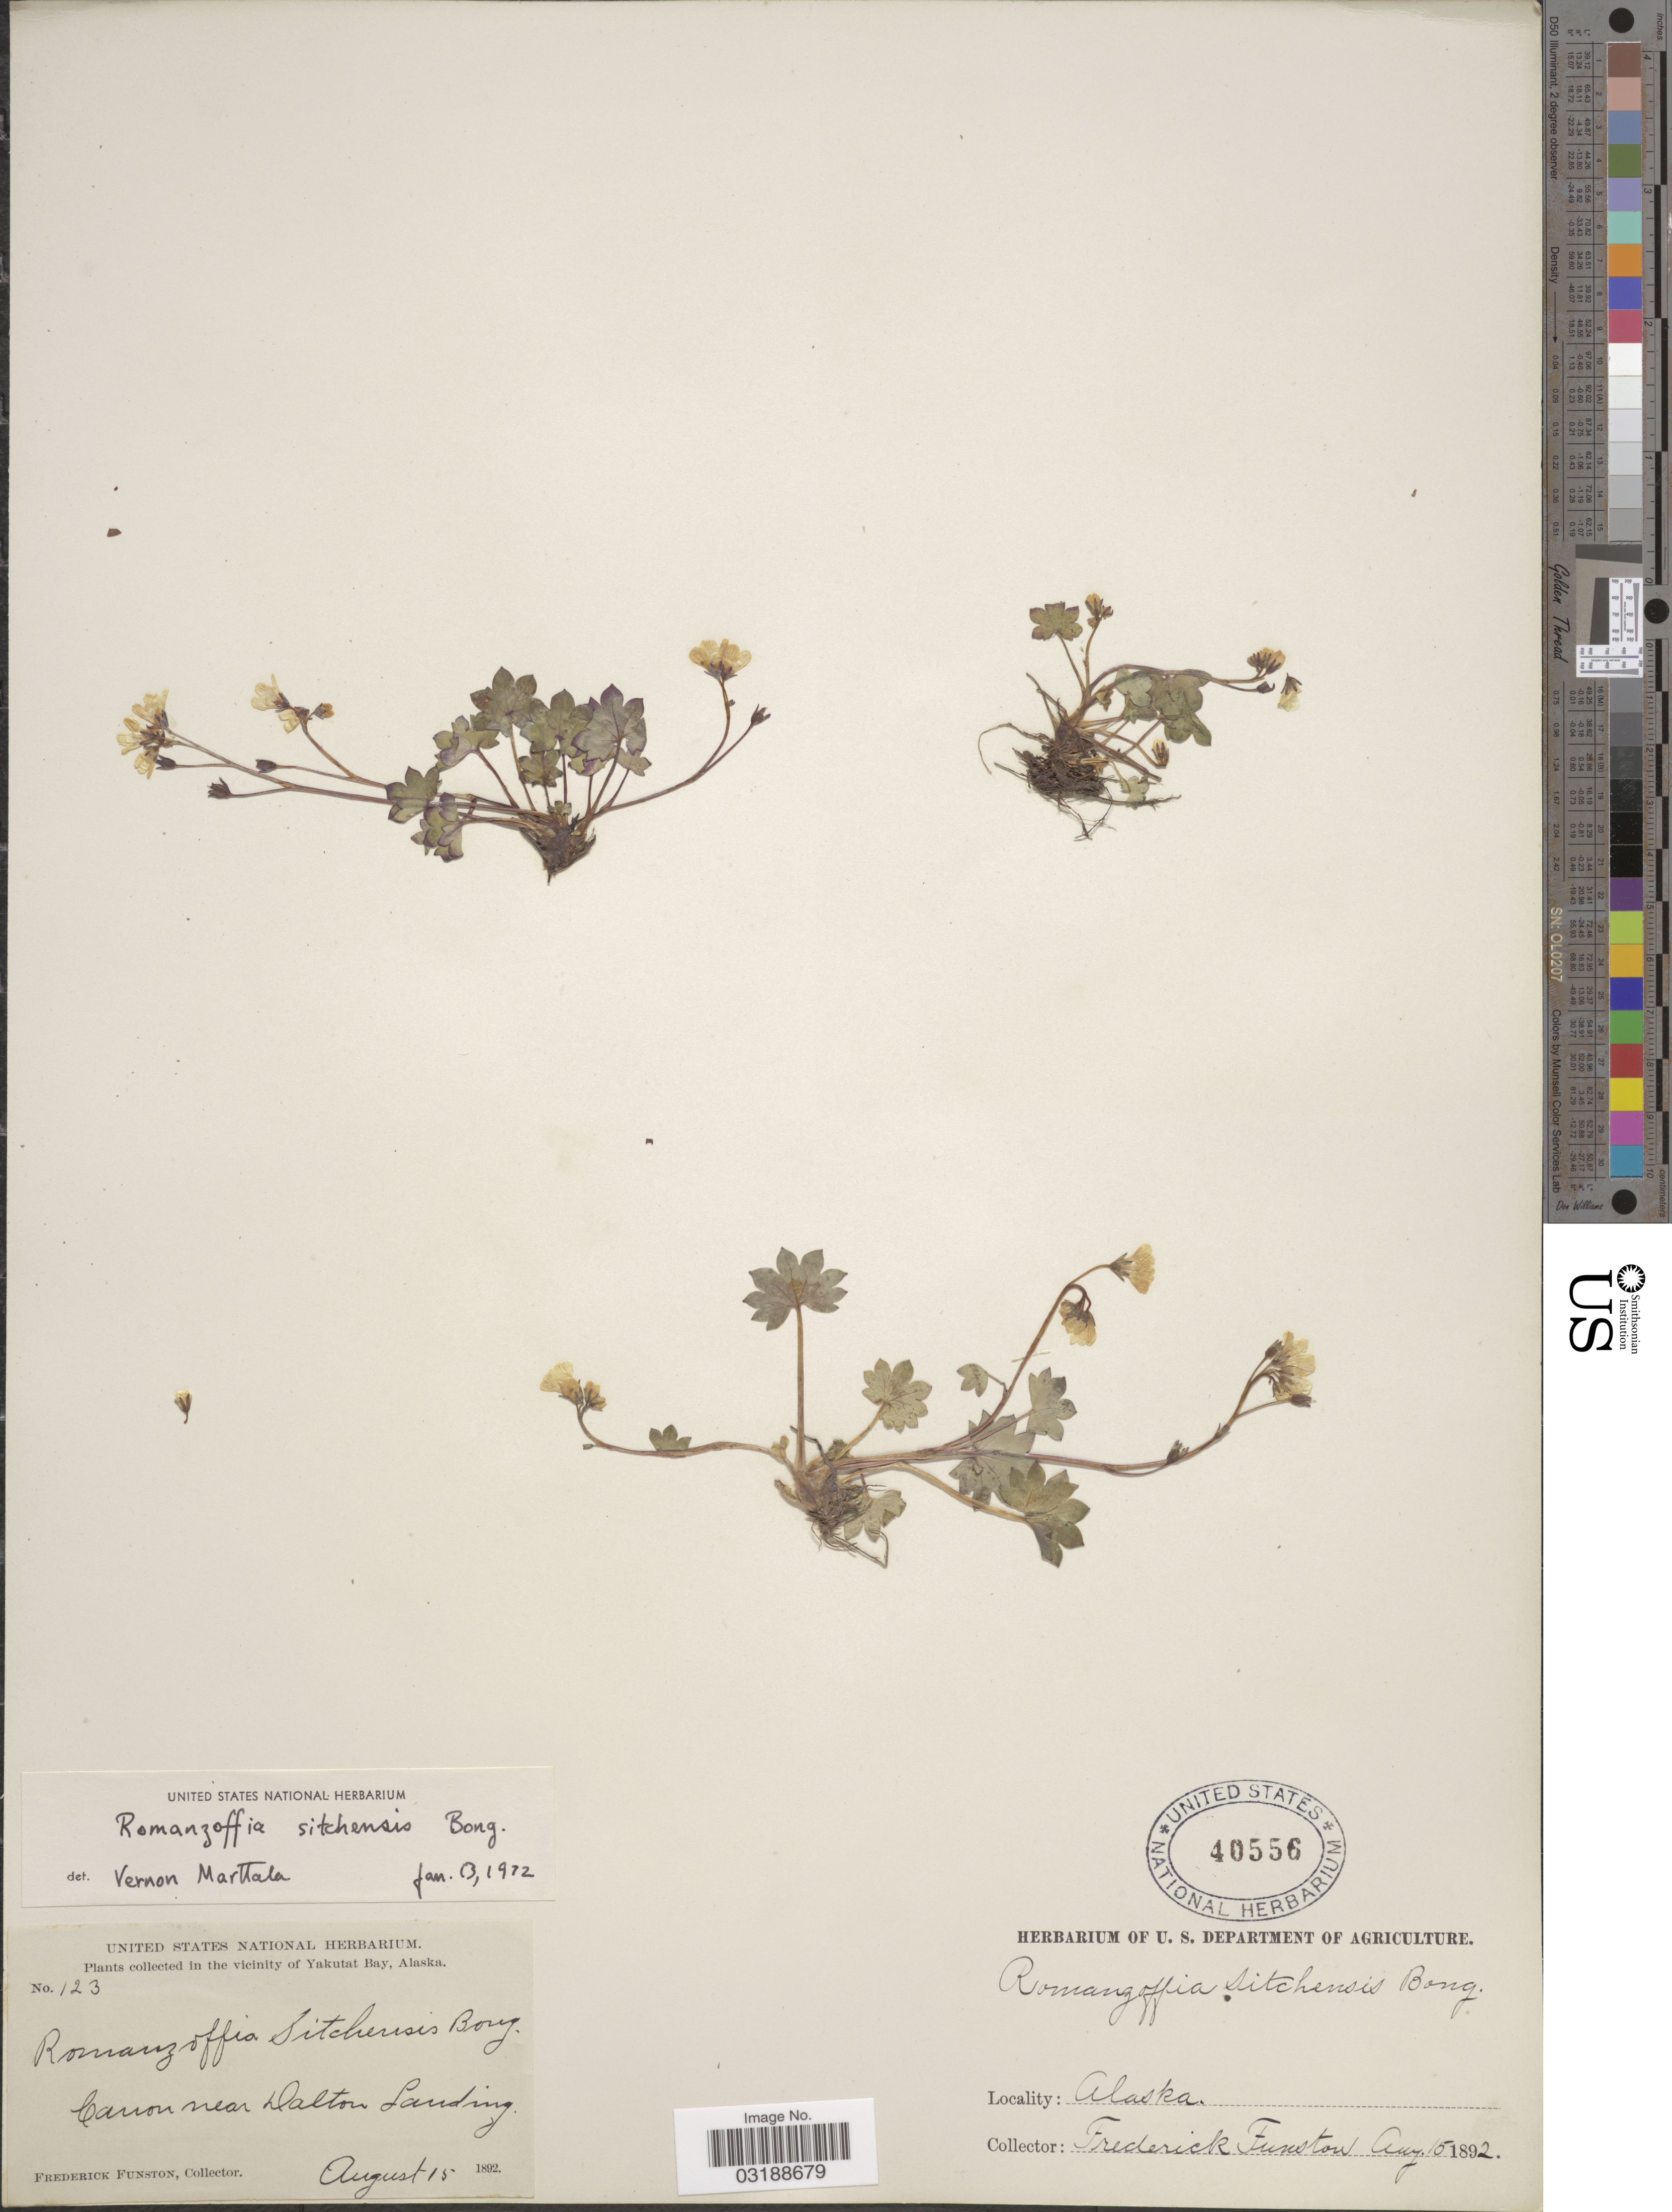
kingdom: Plantae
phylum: Tracheophyta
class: Magnoliopsida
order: Boraginales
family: Hydrophyllaceae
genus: Romanzoffia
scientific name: Romanzoffia sitchensis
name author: Bong.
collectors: F. Funston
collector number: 123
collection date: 1892-08-15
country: United States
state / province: Alaska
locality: In the vicinity of Yakutat Bay. Canon near Dalton Landing.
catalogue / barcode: US 40556